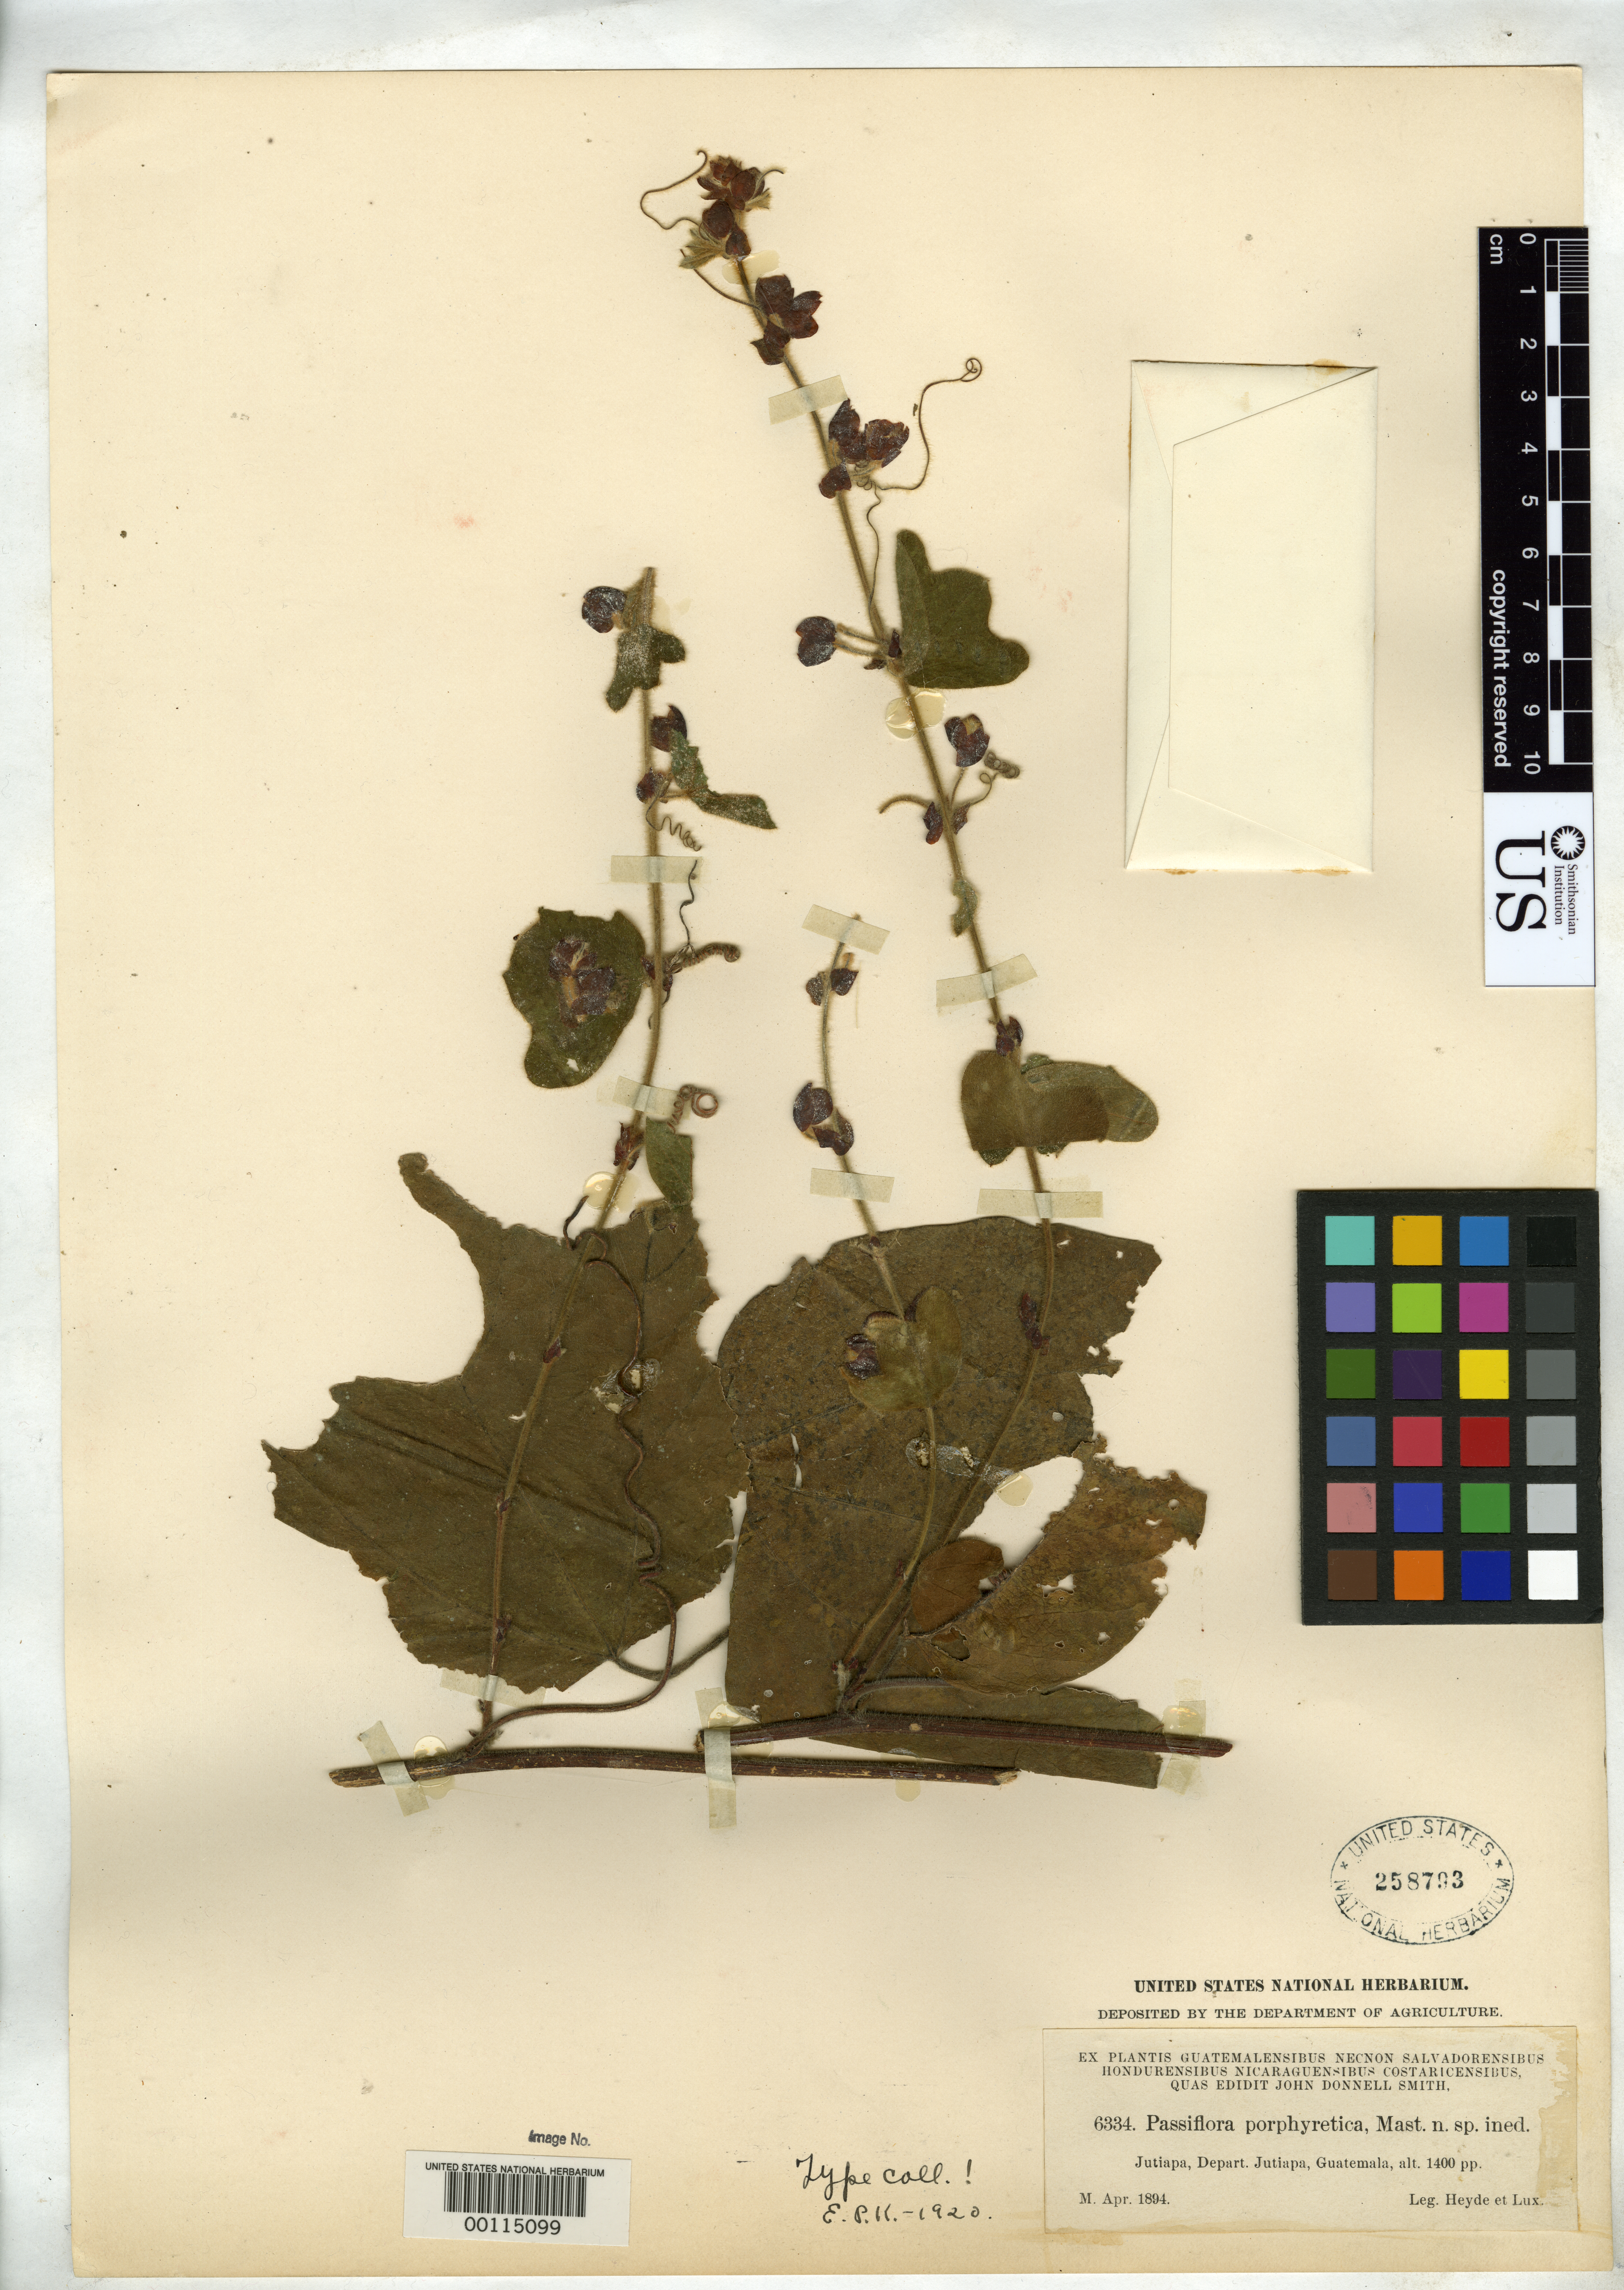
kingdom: Plantae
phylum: Tracheophyta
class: Magnoliopsida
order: Malpighiales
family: Passifloraceae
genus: Passiflora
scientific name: Passiflora porphyretica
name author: Mast. ex Donn. Sm.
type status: Isotype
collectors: E. T. Heyde & E. Lux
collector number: J.D.S. 6334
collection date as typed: Apr 1894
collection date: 1894-04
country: Guatemala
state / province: Jutiapa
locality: Near Jutiapa.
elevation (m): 366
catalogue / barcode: US 258793